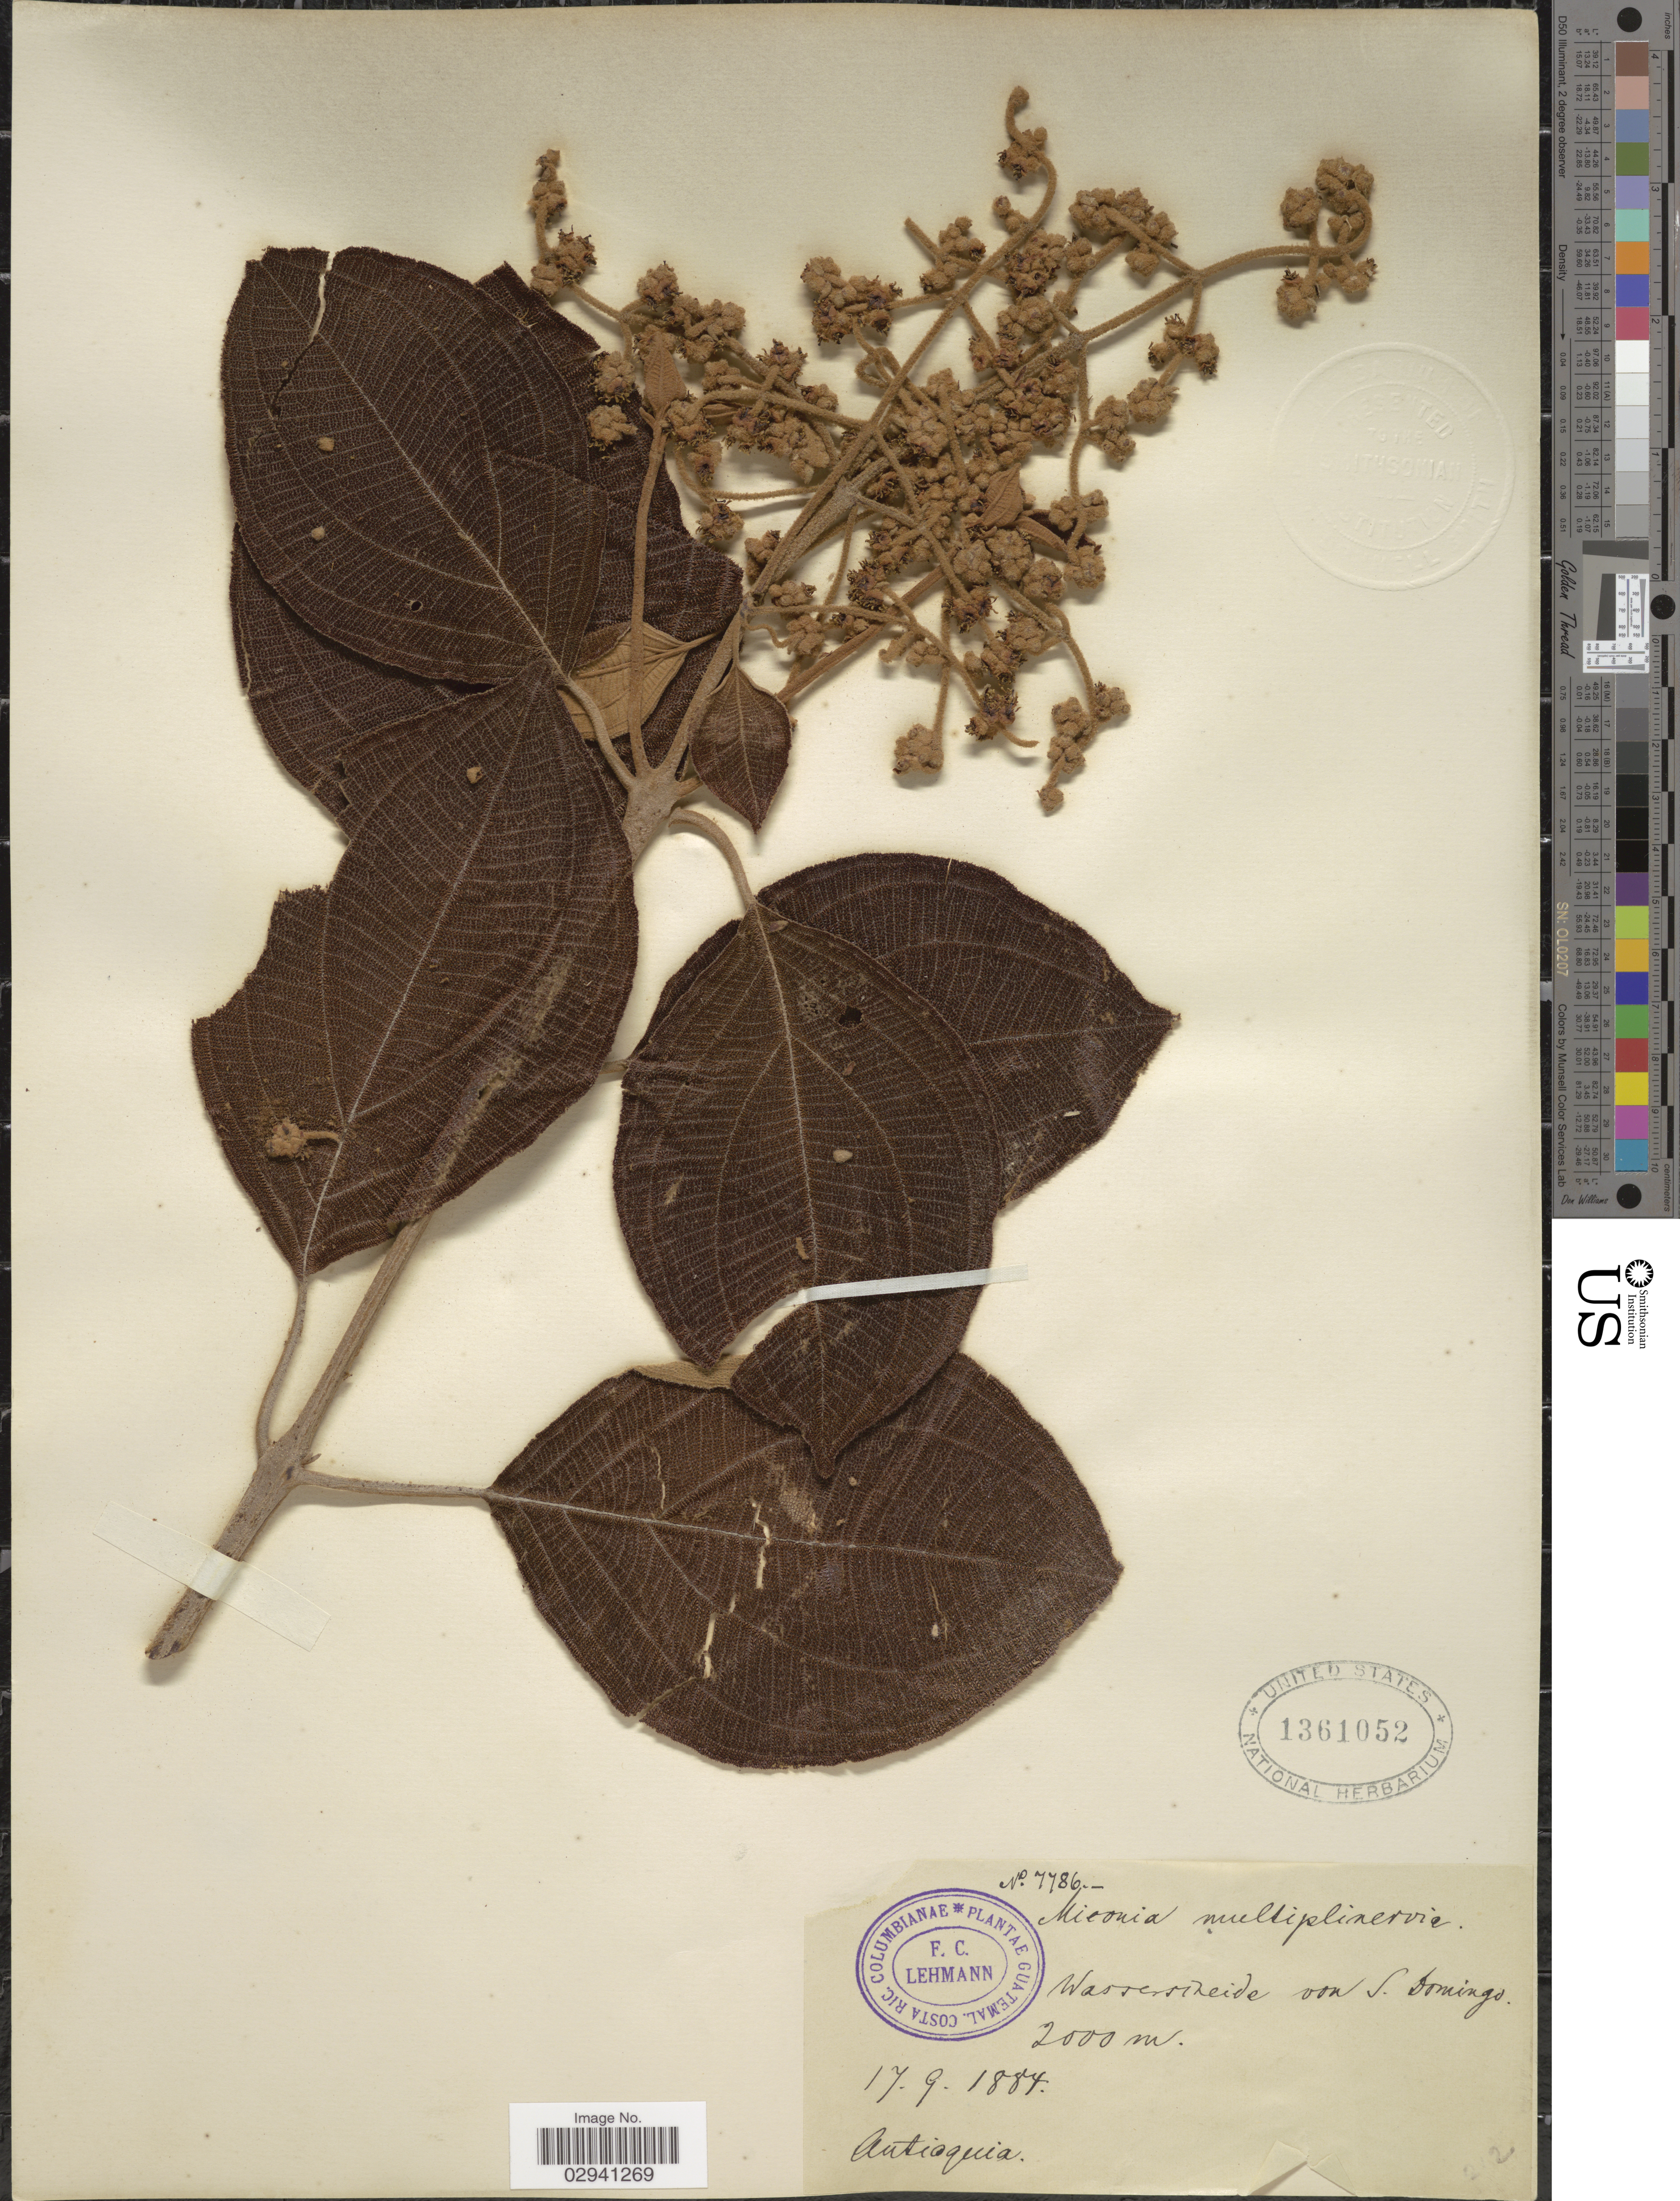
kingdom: Plantae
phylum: Tracheophyta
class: Magnoliopsida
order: Myrtales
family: Melastomataceae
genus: Miconia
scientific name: Miconia multispicata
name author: Naudin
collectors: F. C. Lehmann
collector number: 7786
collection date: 1884-09-17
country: Colombia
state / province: Antioquia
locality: Wasserscheide von S. Domingo. Antioquia.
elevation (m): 2000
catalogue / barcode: US 1361052